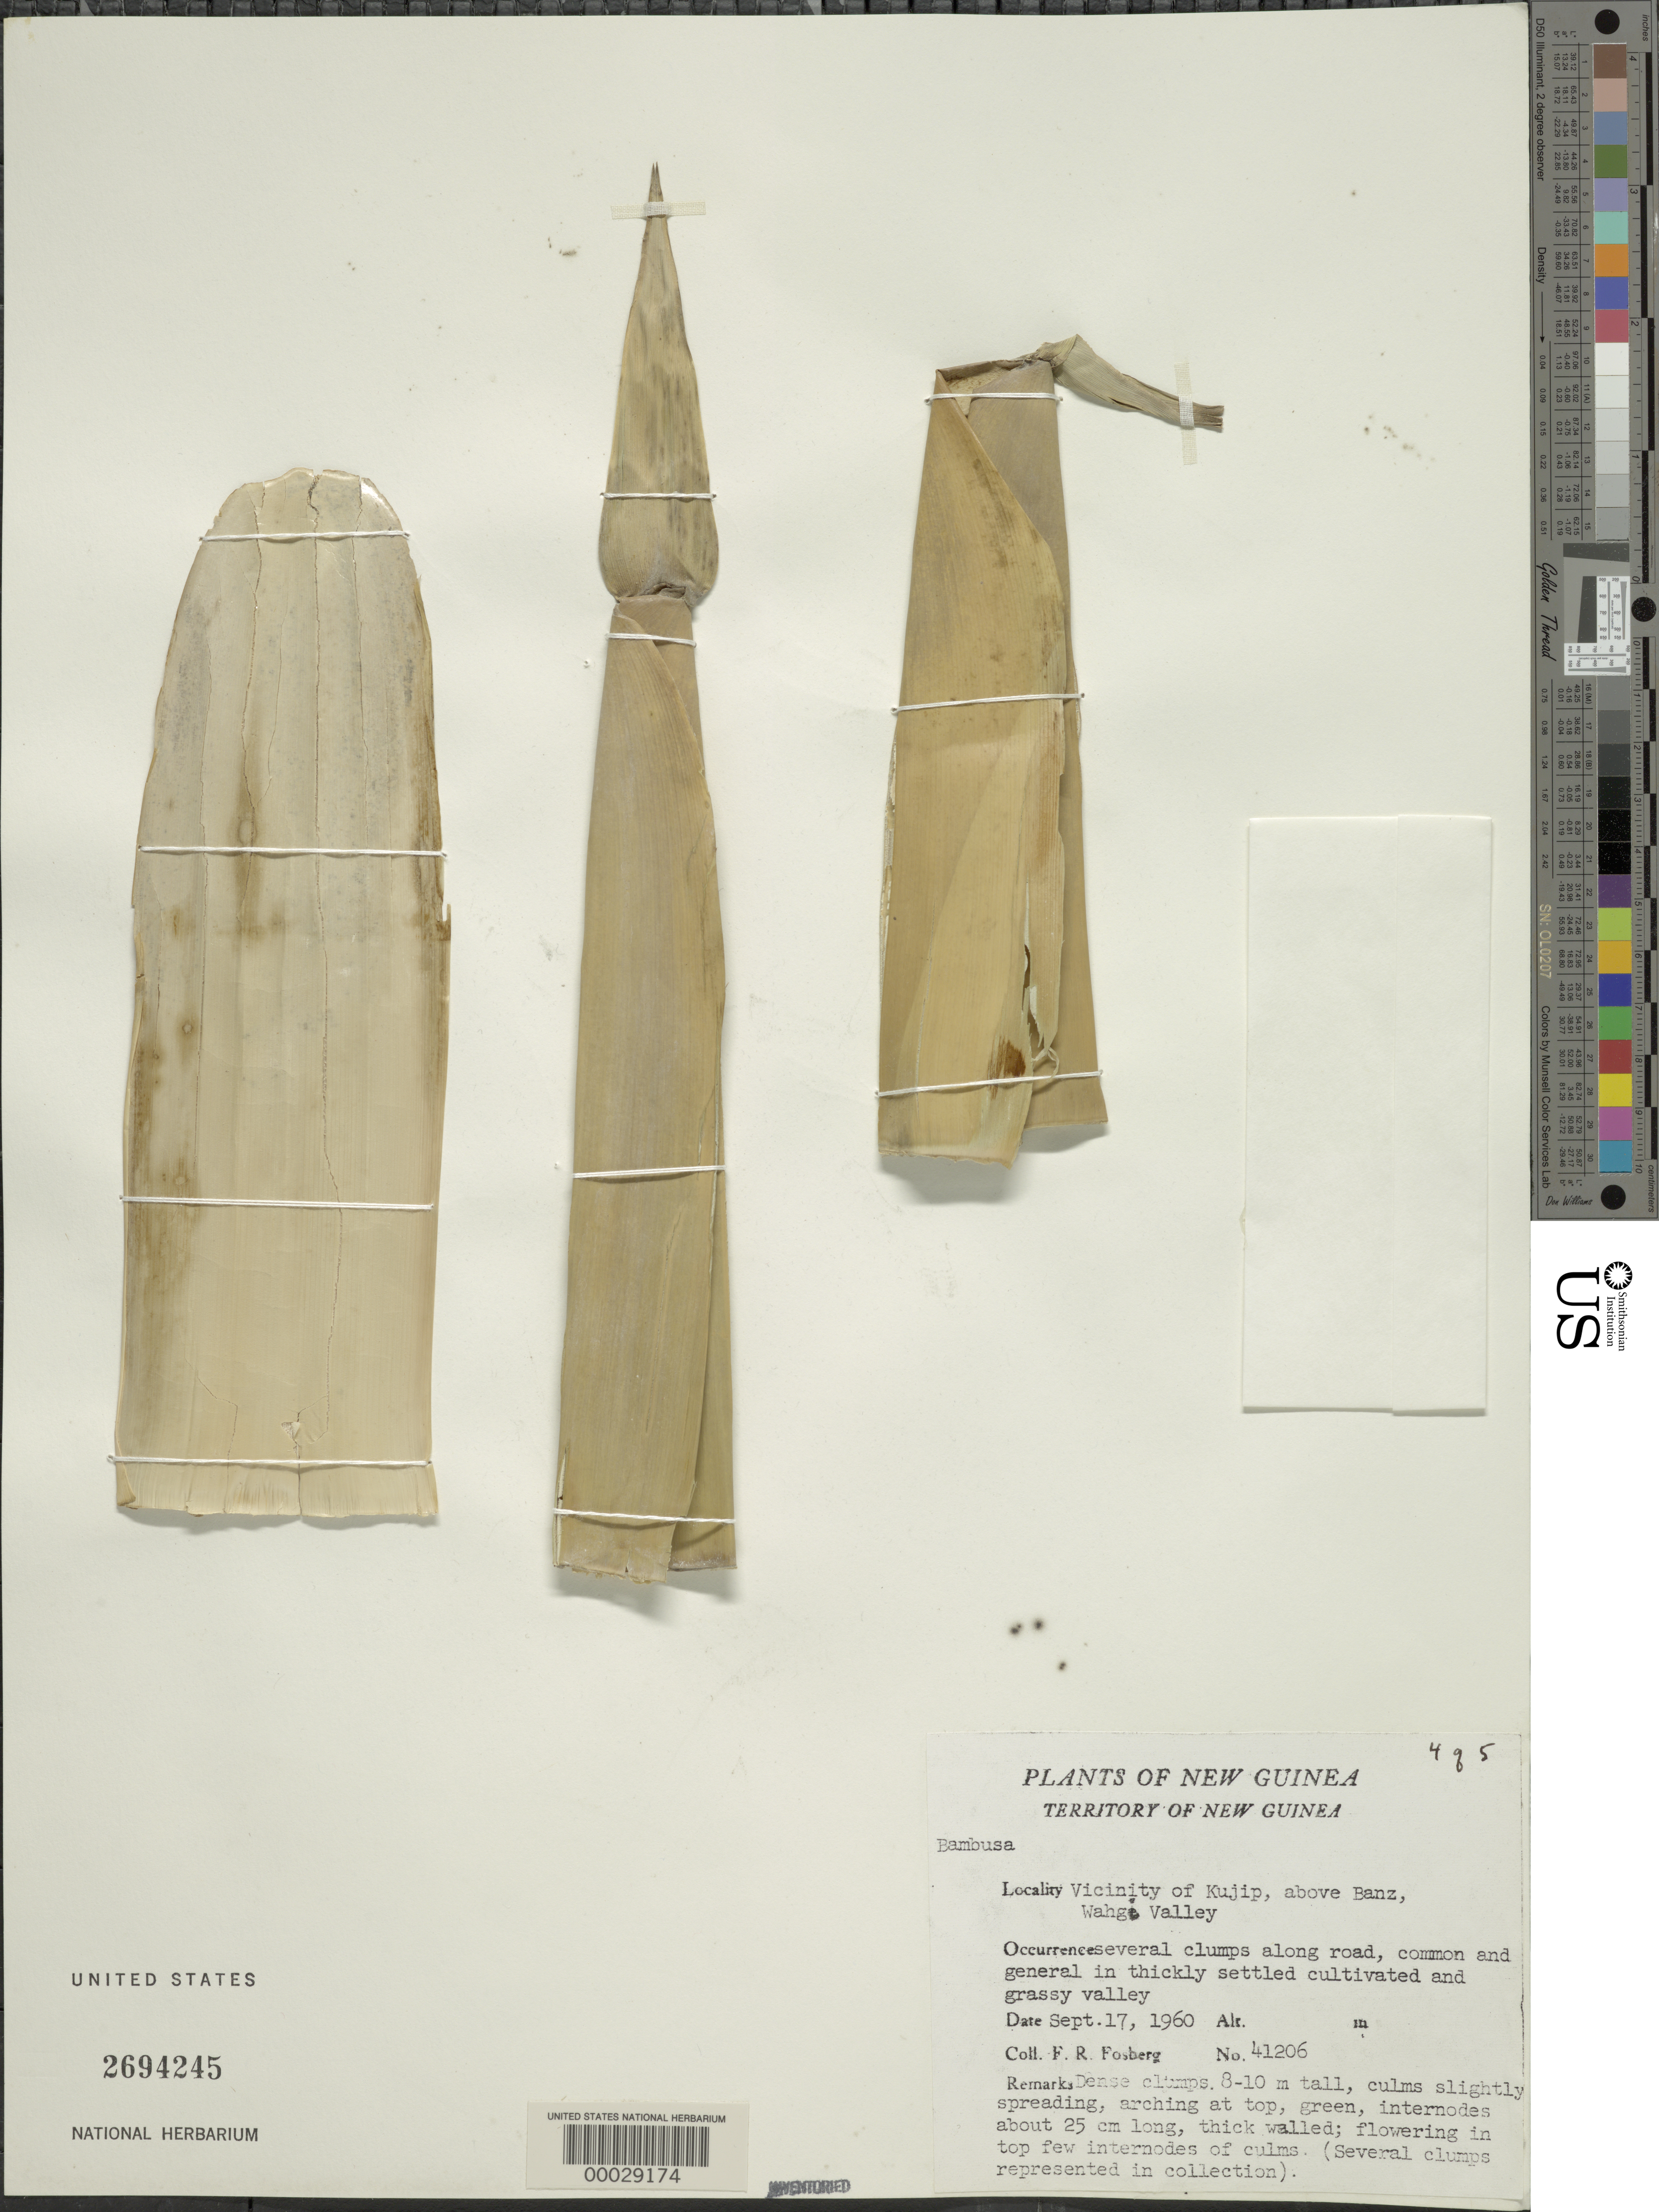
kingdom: Plantae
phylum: Tracheophyta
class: Liliopsida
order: Poales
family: Poaceae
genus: Nastus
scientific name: Nastus elatus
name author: Holttum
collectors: F. R. Fosberg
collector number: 41206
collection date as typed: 17 Sep 1960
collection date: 1960-09-17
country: Indonesia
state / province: Irian Jaya ?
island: New Guinea Island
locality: Kujip. [country could also be papua new guinea.]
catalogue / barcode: US 2694245